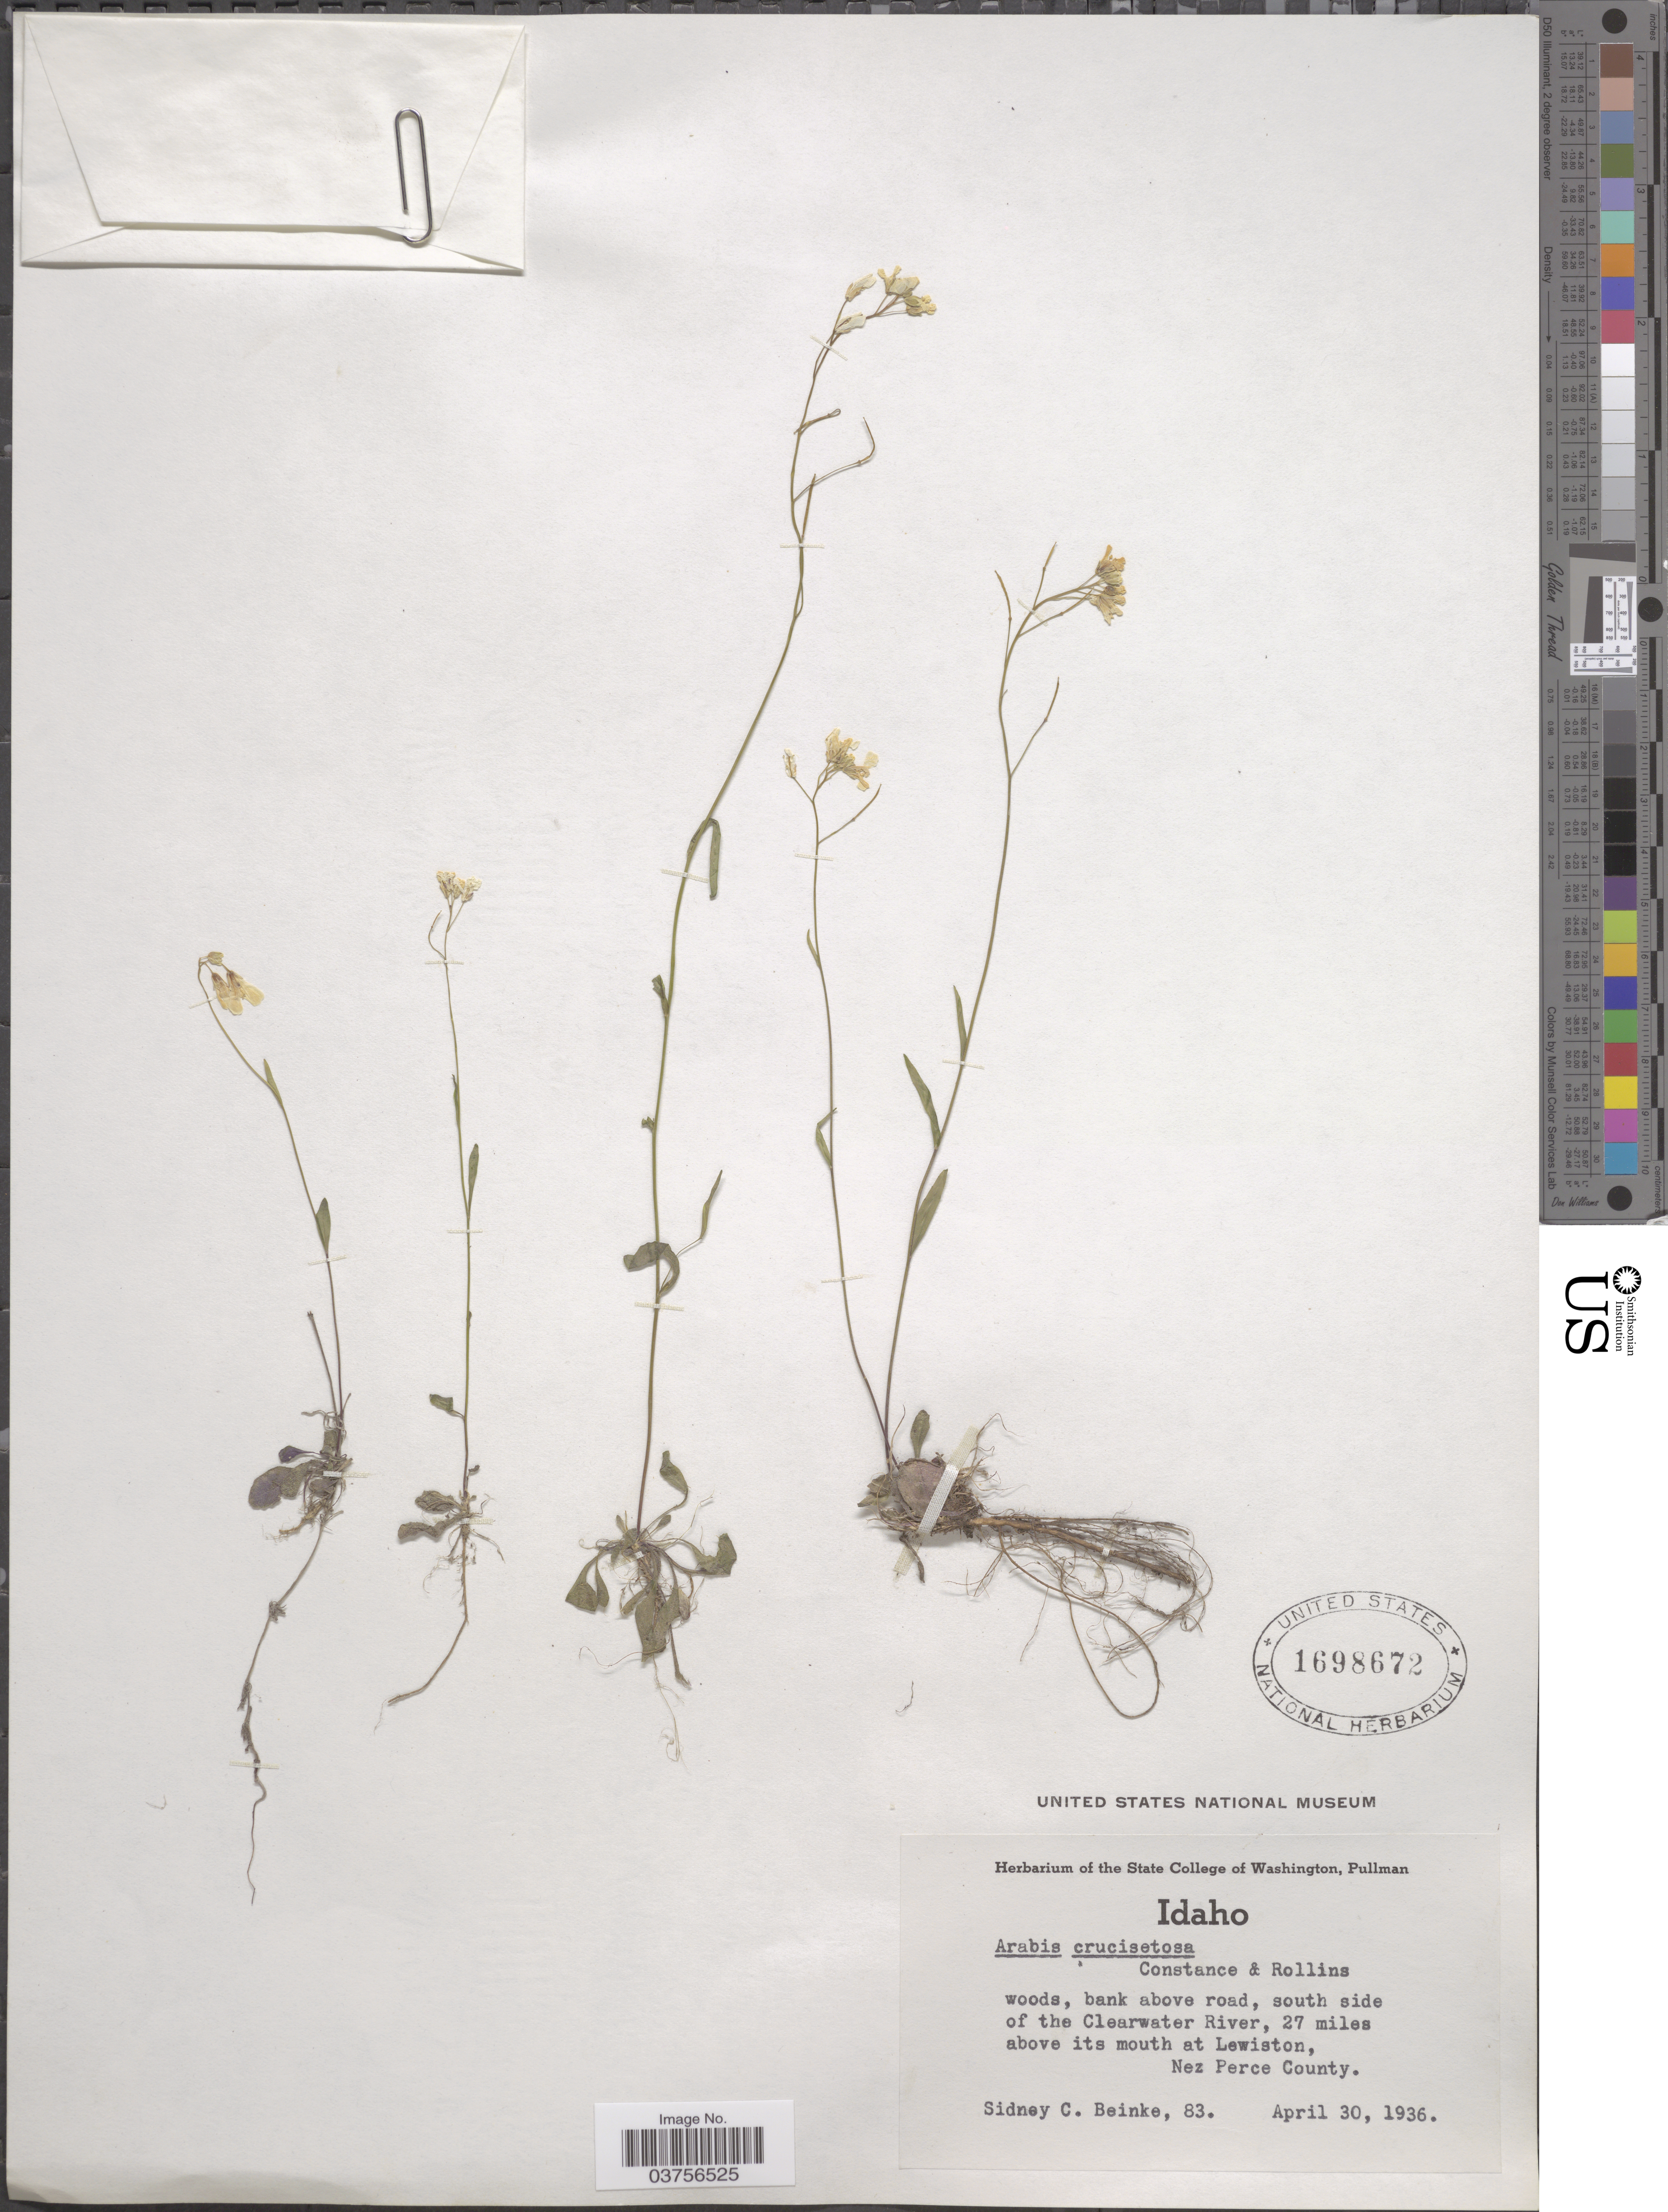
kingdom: Plantae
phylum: Tracheophyta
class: Magnoliopsida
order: Brassicales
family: Brassicaceae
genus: Arabis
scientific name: Arabis crucisetosa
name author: Constance & Rollins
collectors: S. Beinke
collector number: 83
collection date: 1936-04-30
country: United States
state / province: Idaho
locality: South side of the Clearwater River, 27 miles above its mouth at Lewiston, Nez Perce County.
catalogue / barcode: US 1698672